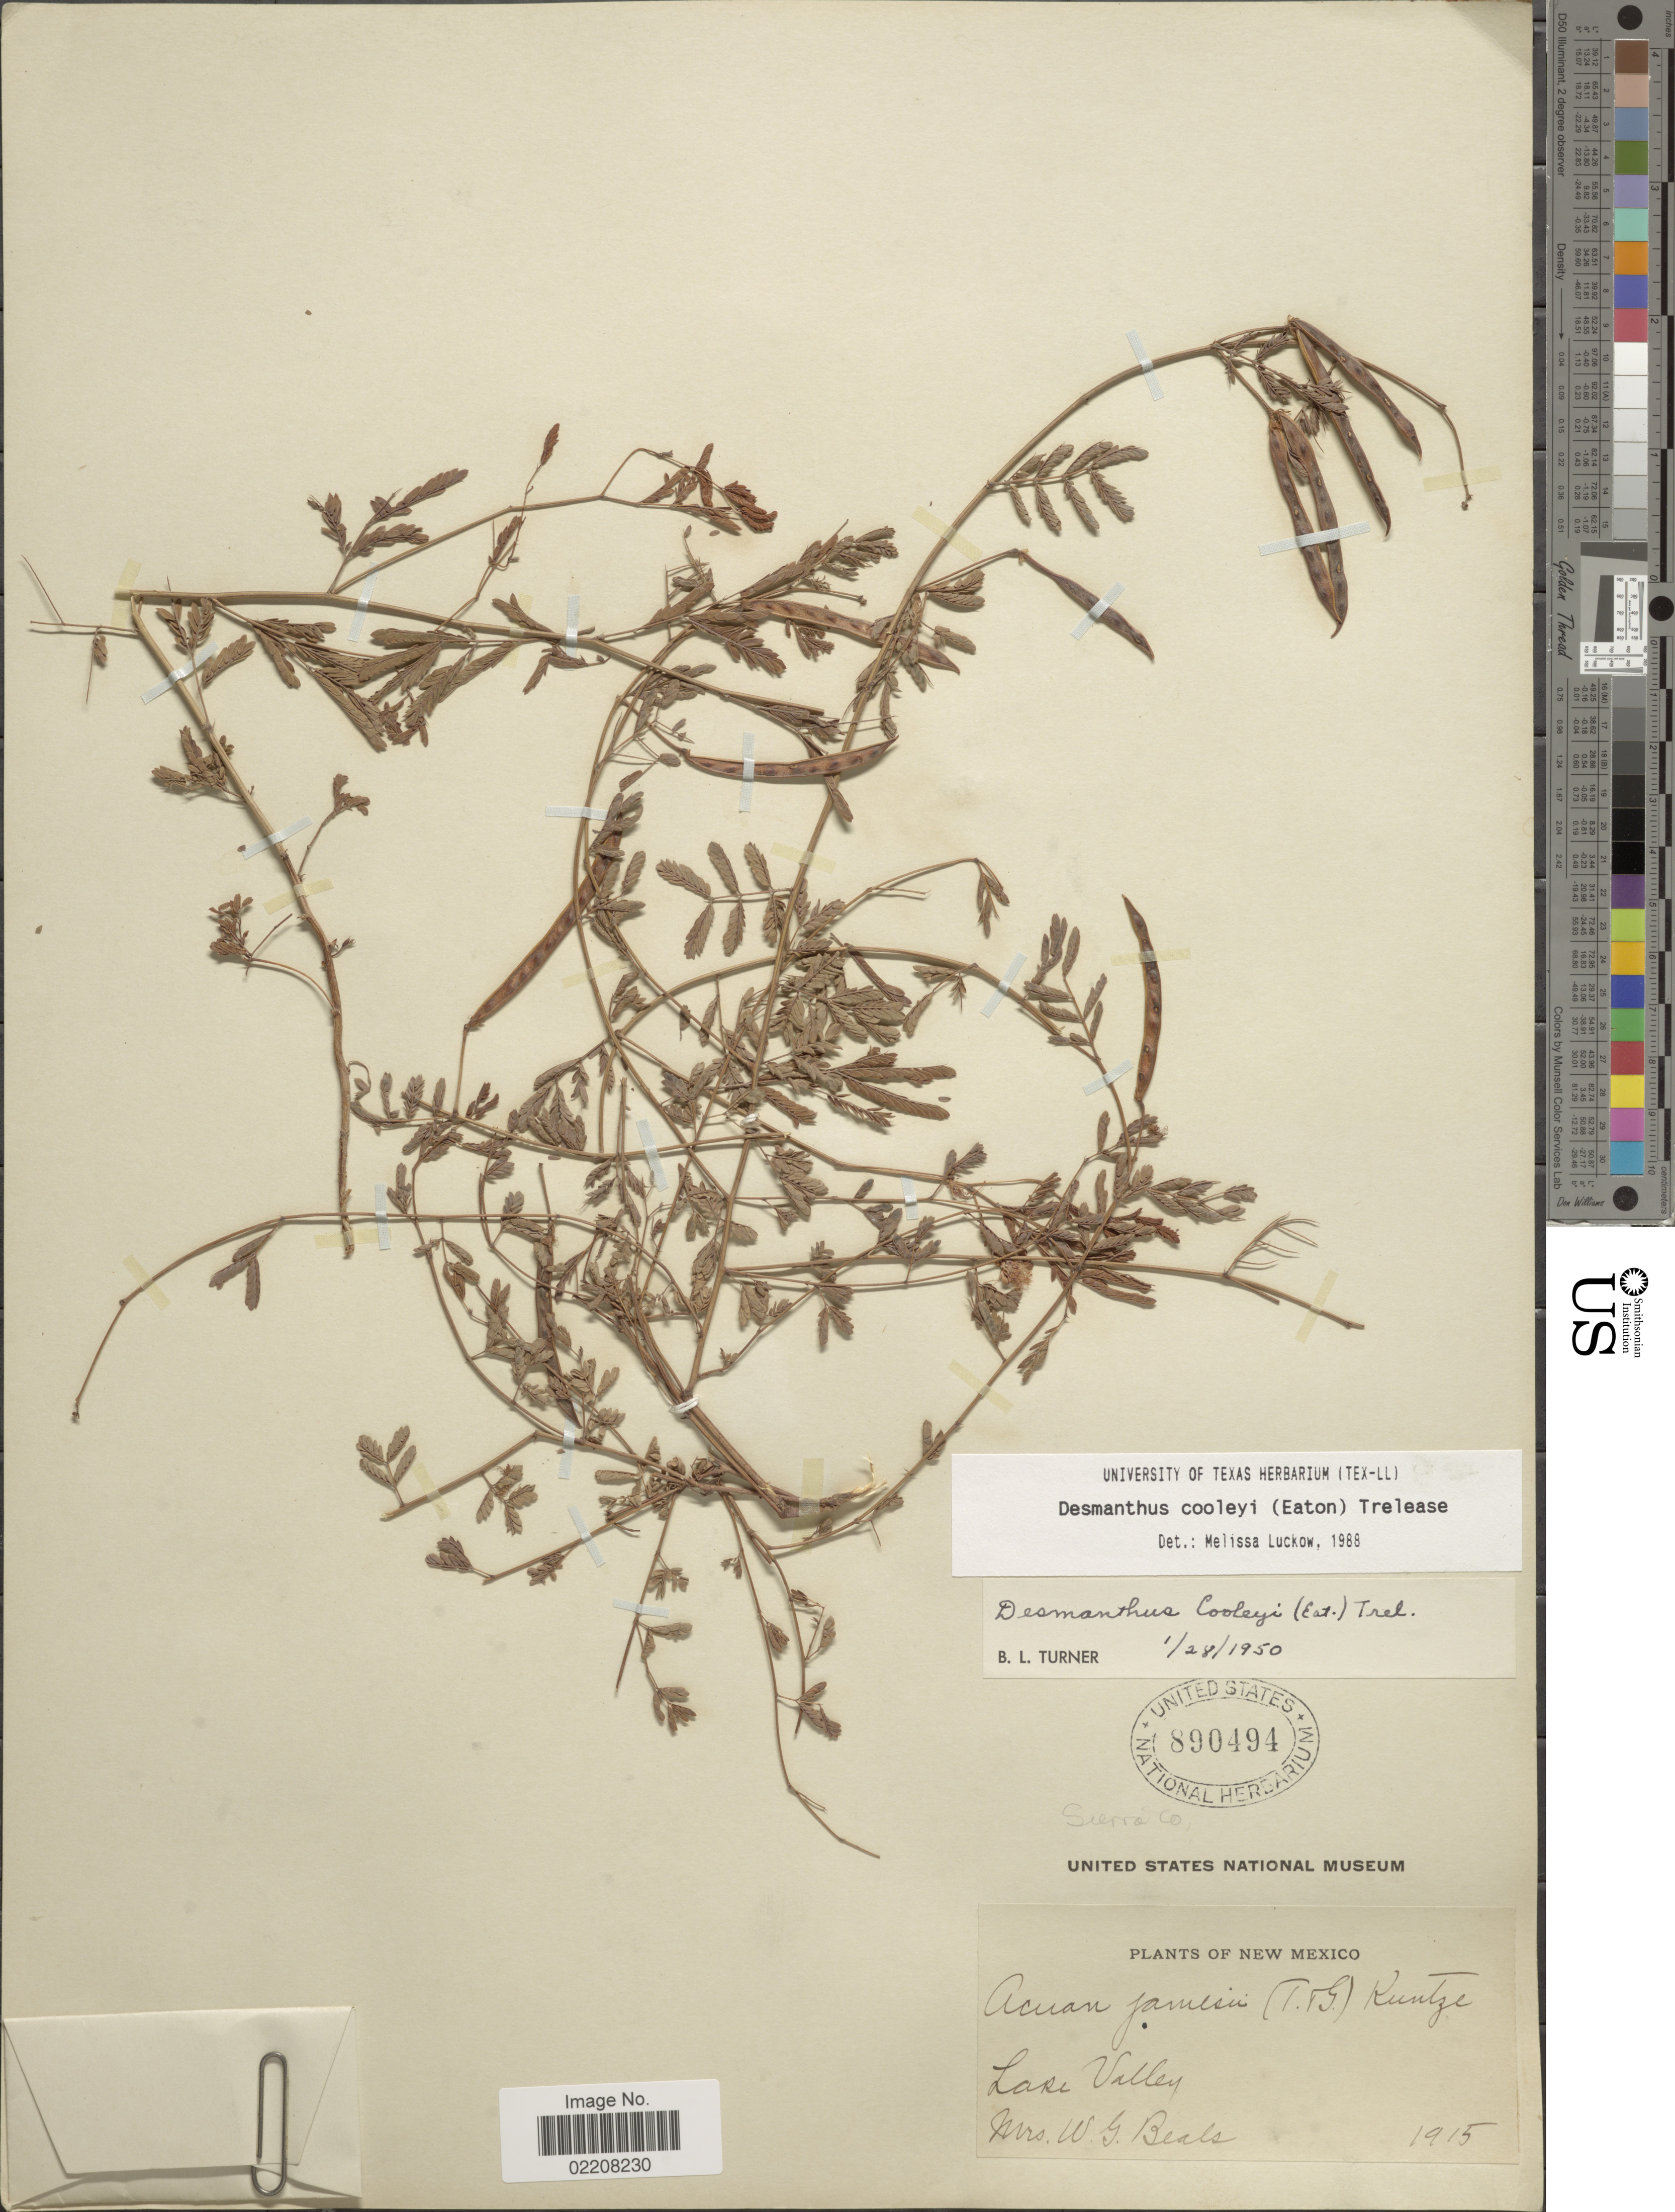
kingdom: Plantae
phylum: Tracheophyta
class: Magnoliopsida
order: Fabales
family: Fabaceae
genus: Desmanthus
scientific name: Desmanthus cooleyi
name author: (Eaton) Trel.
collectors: Mrs. W. G. Beals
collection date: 1915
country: United States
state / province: New Mexico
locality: Lake Valley. Sierra Co.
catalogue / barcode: US 890494